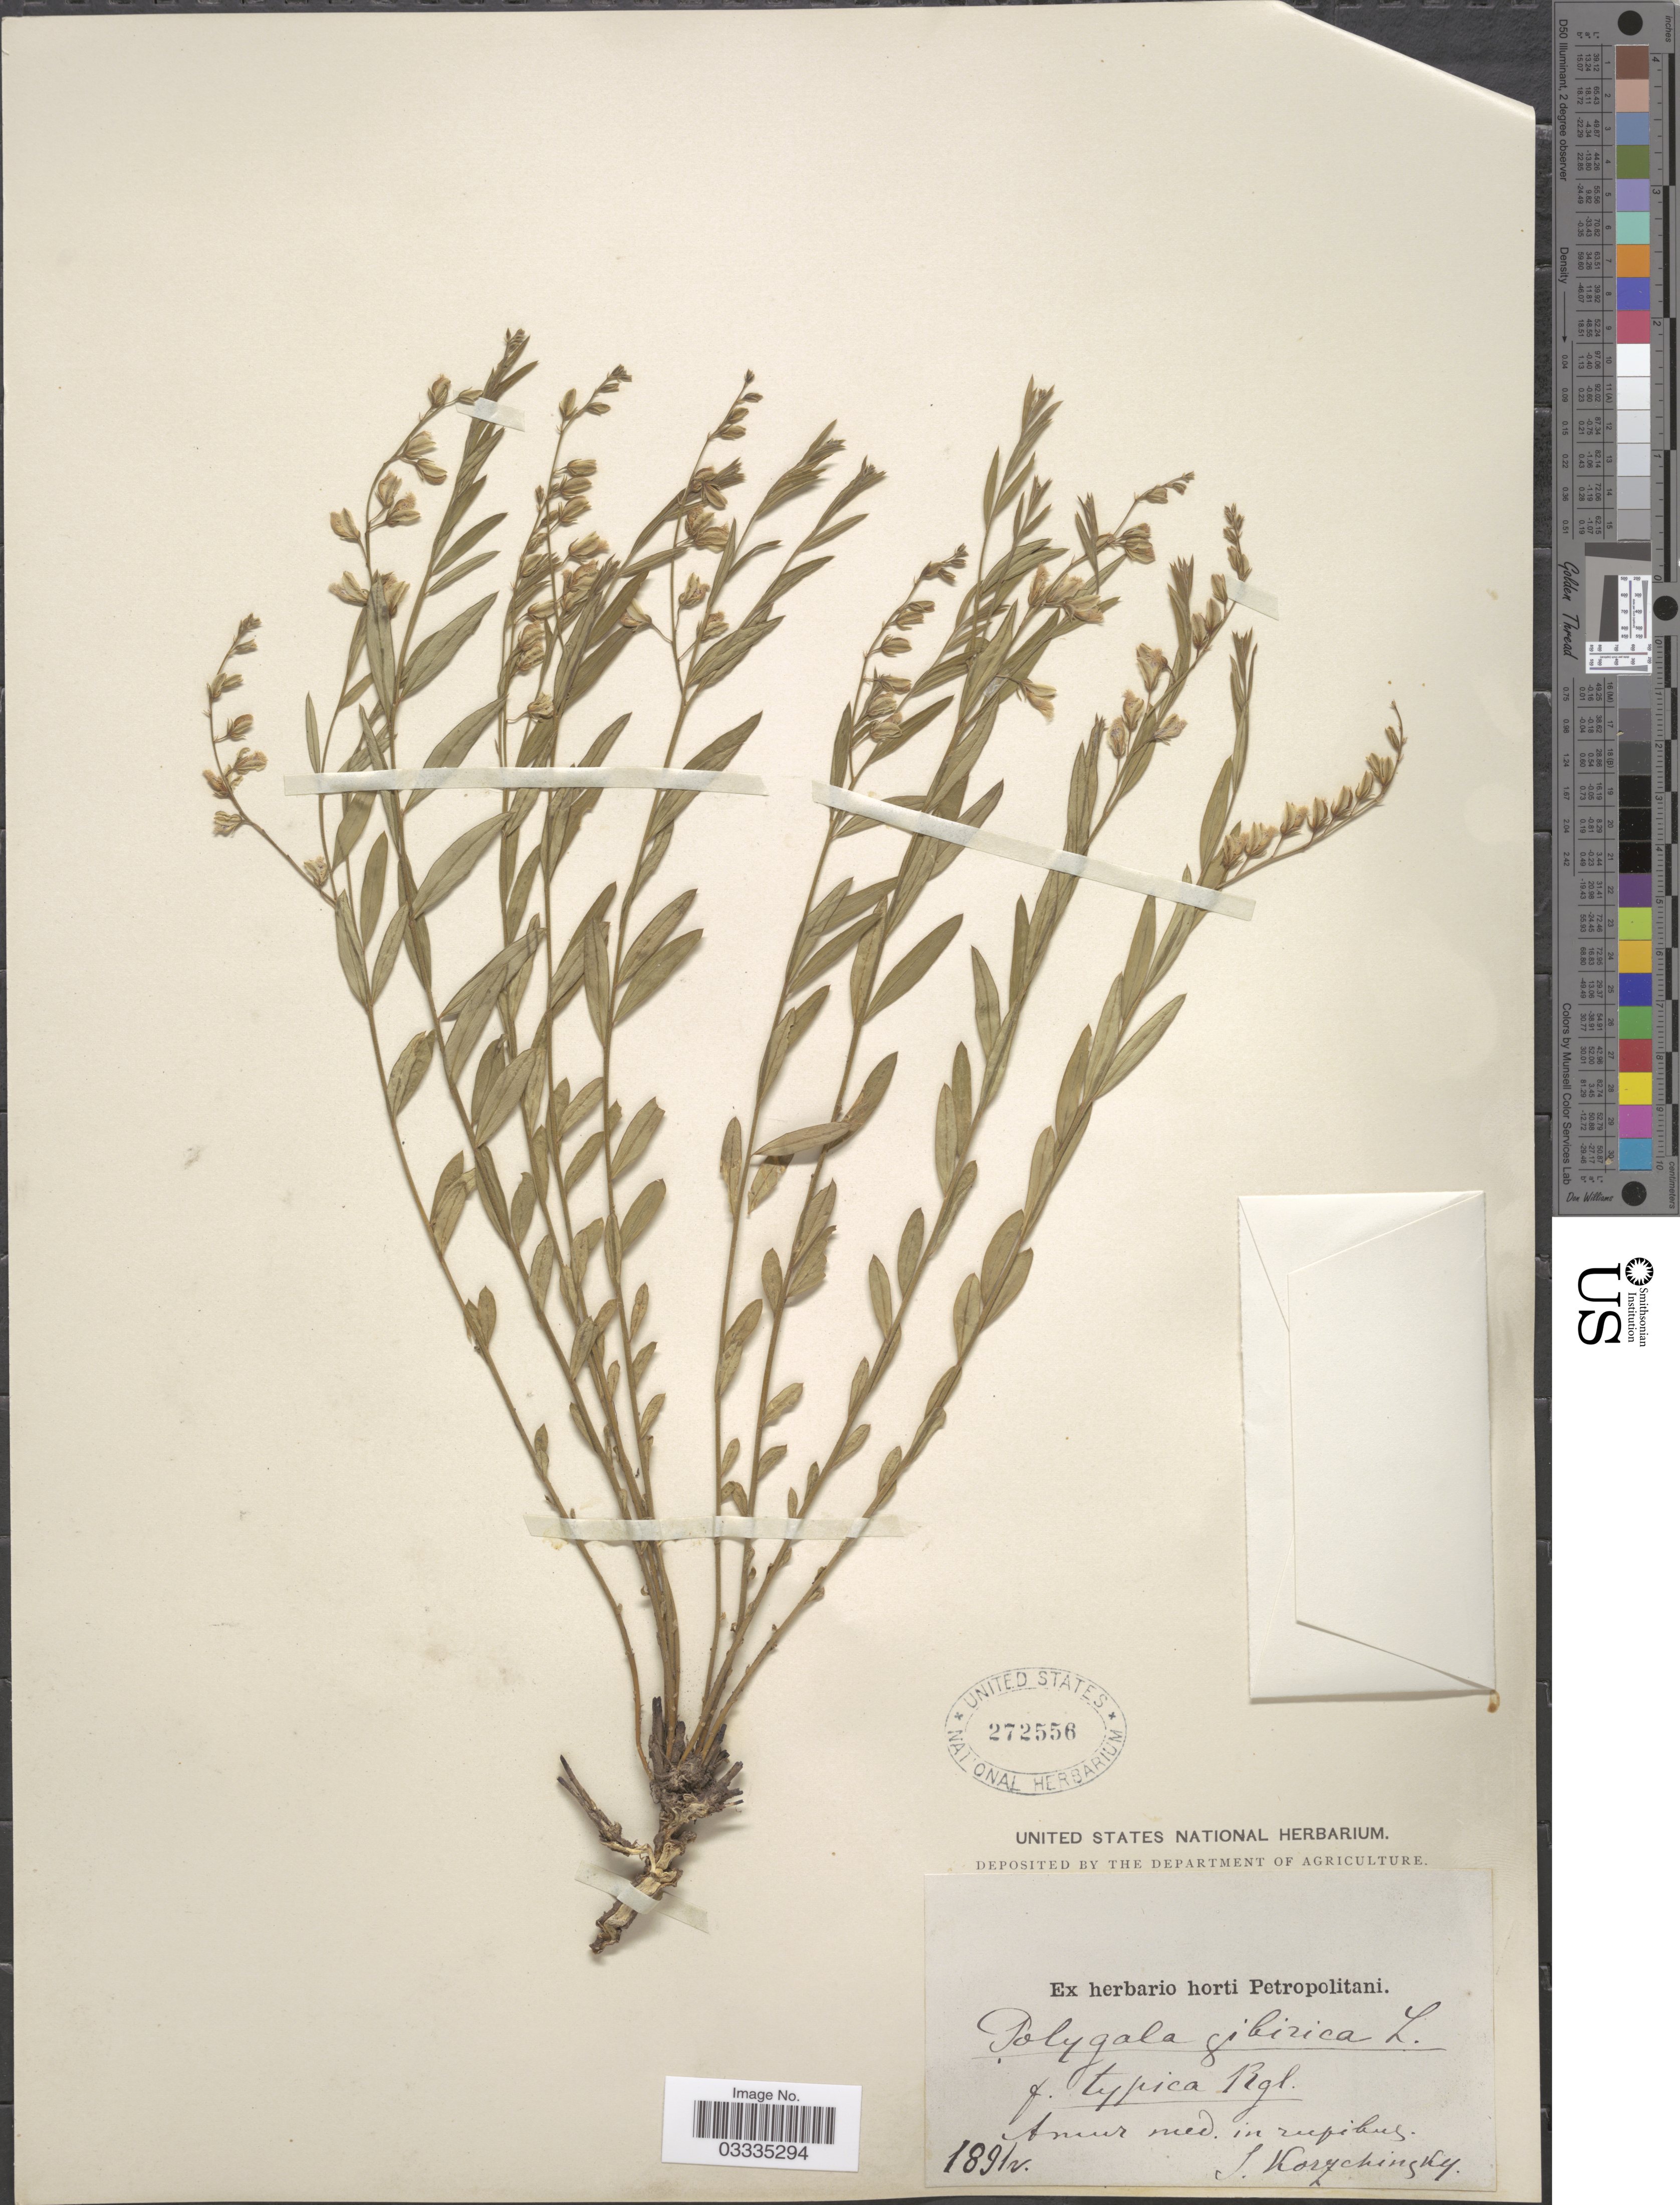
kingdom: Plantae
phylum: Tracheophyta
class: Magnoliopsida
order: Fabales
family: Polygalaceae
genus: Polygala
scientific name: Polygala sibirica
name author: L.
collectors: S. Korzchinsky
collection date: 1891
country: Russian Federation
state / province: Amur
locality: Amur med. in rupibus.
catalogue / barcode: US 272556